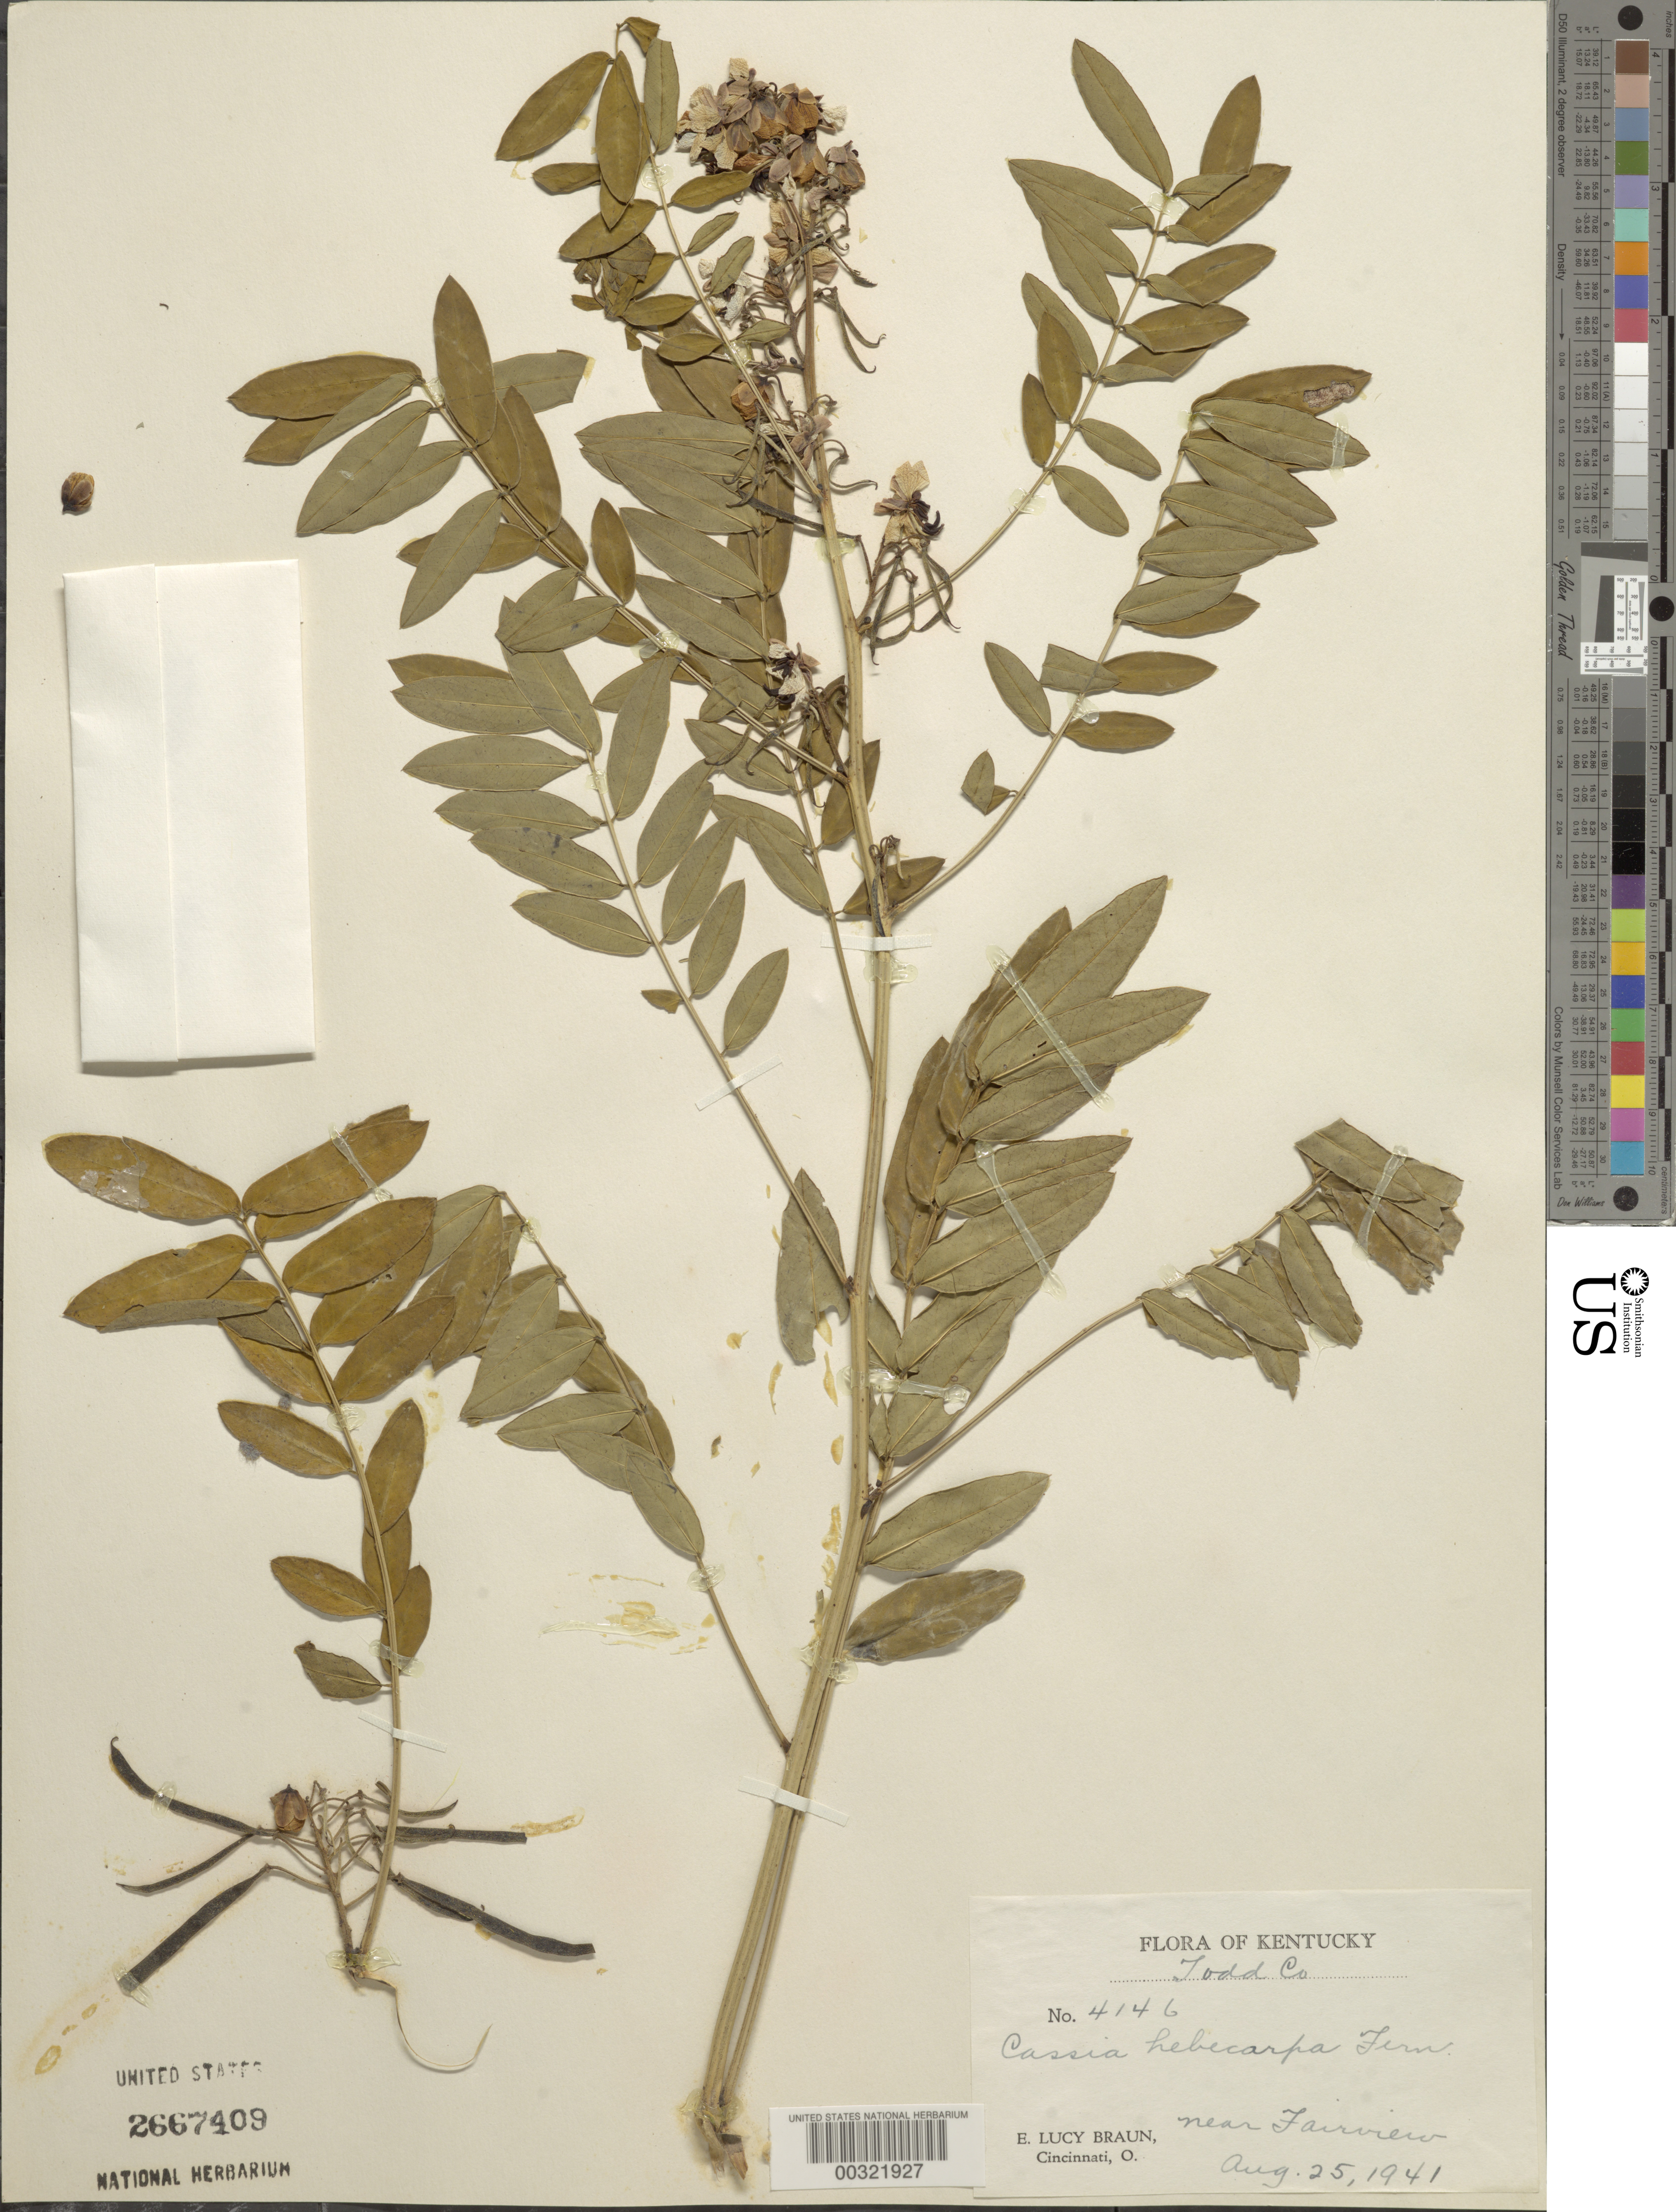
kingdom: Plantae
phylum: Tracheophyta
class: Magnoliopsida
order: Fabales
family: Fabaceae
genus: Senna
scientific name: Senna hebecarpa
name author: (Fernald) H.S. Irwin & Barneby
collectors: E. L. Braun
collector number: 4146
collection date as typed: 25 Aug 1941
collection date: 1941-08-25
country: United States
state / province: Kentucky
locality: Near fairview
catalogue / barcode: US 2667409